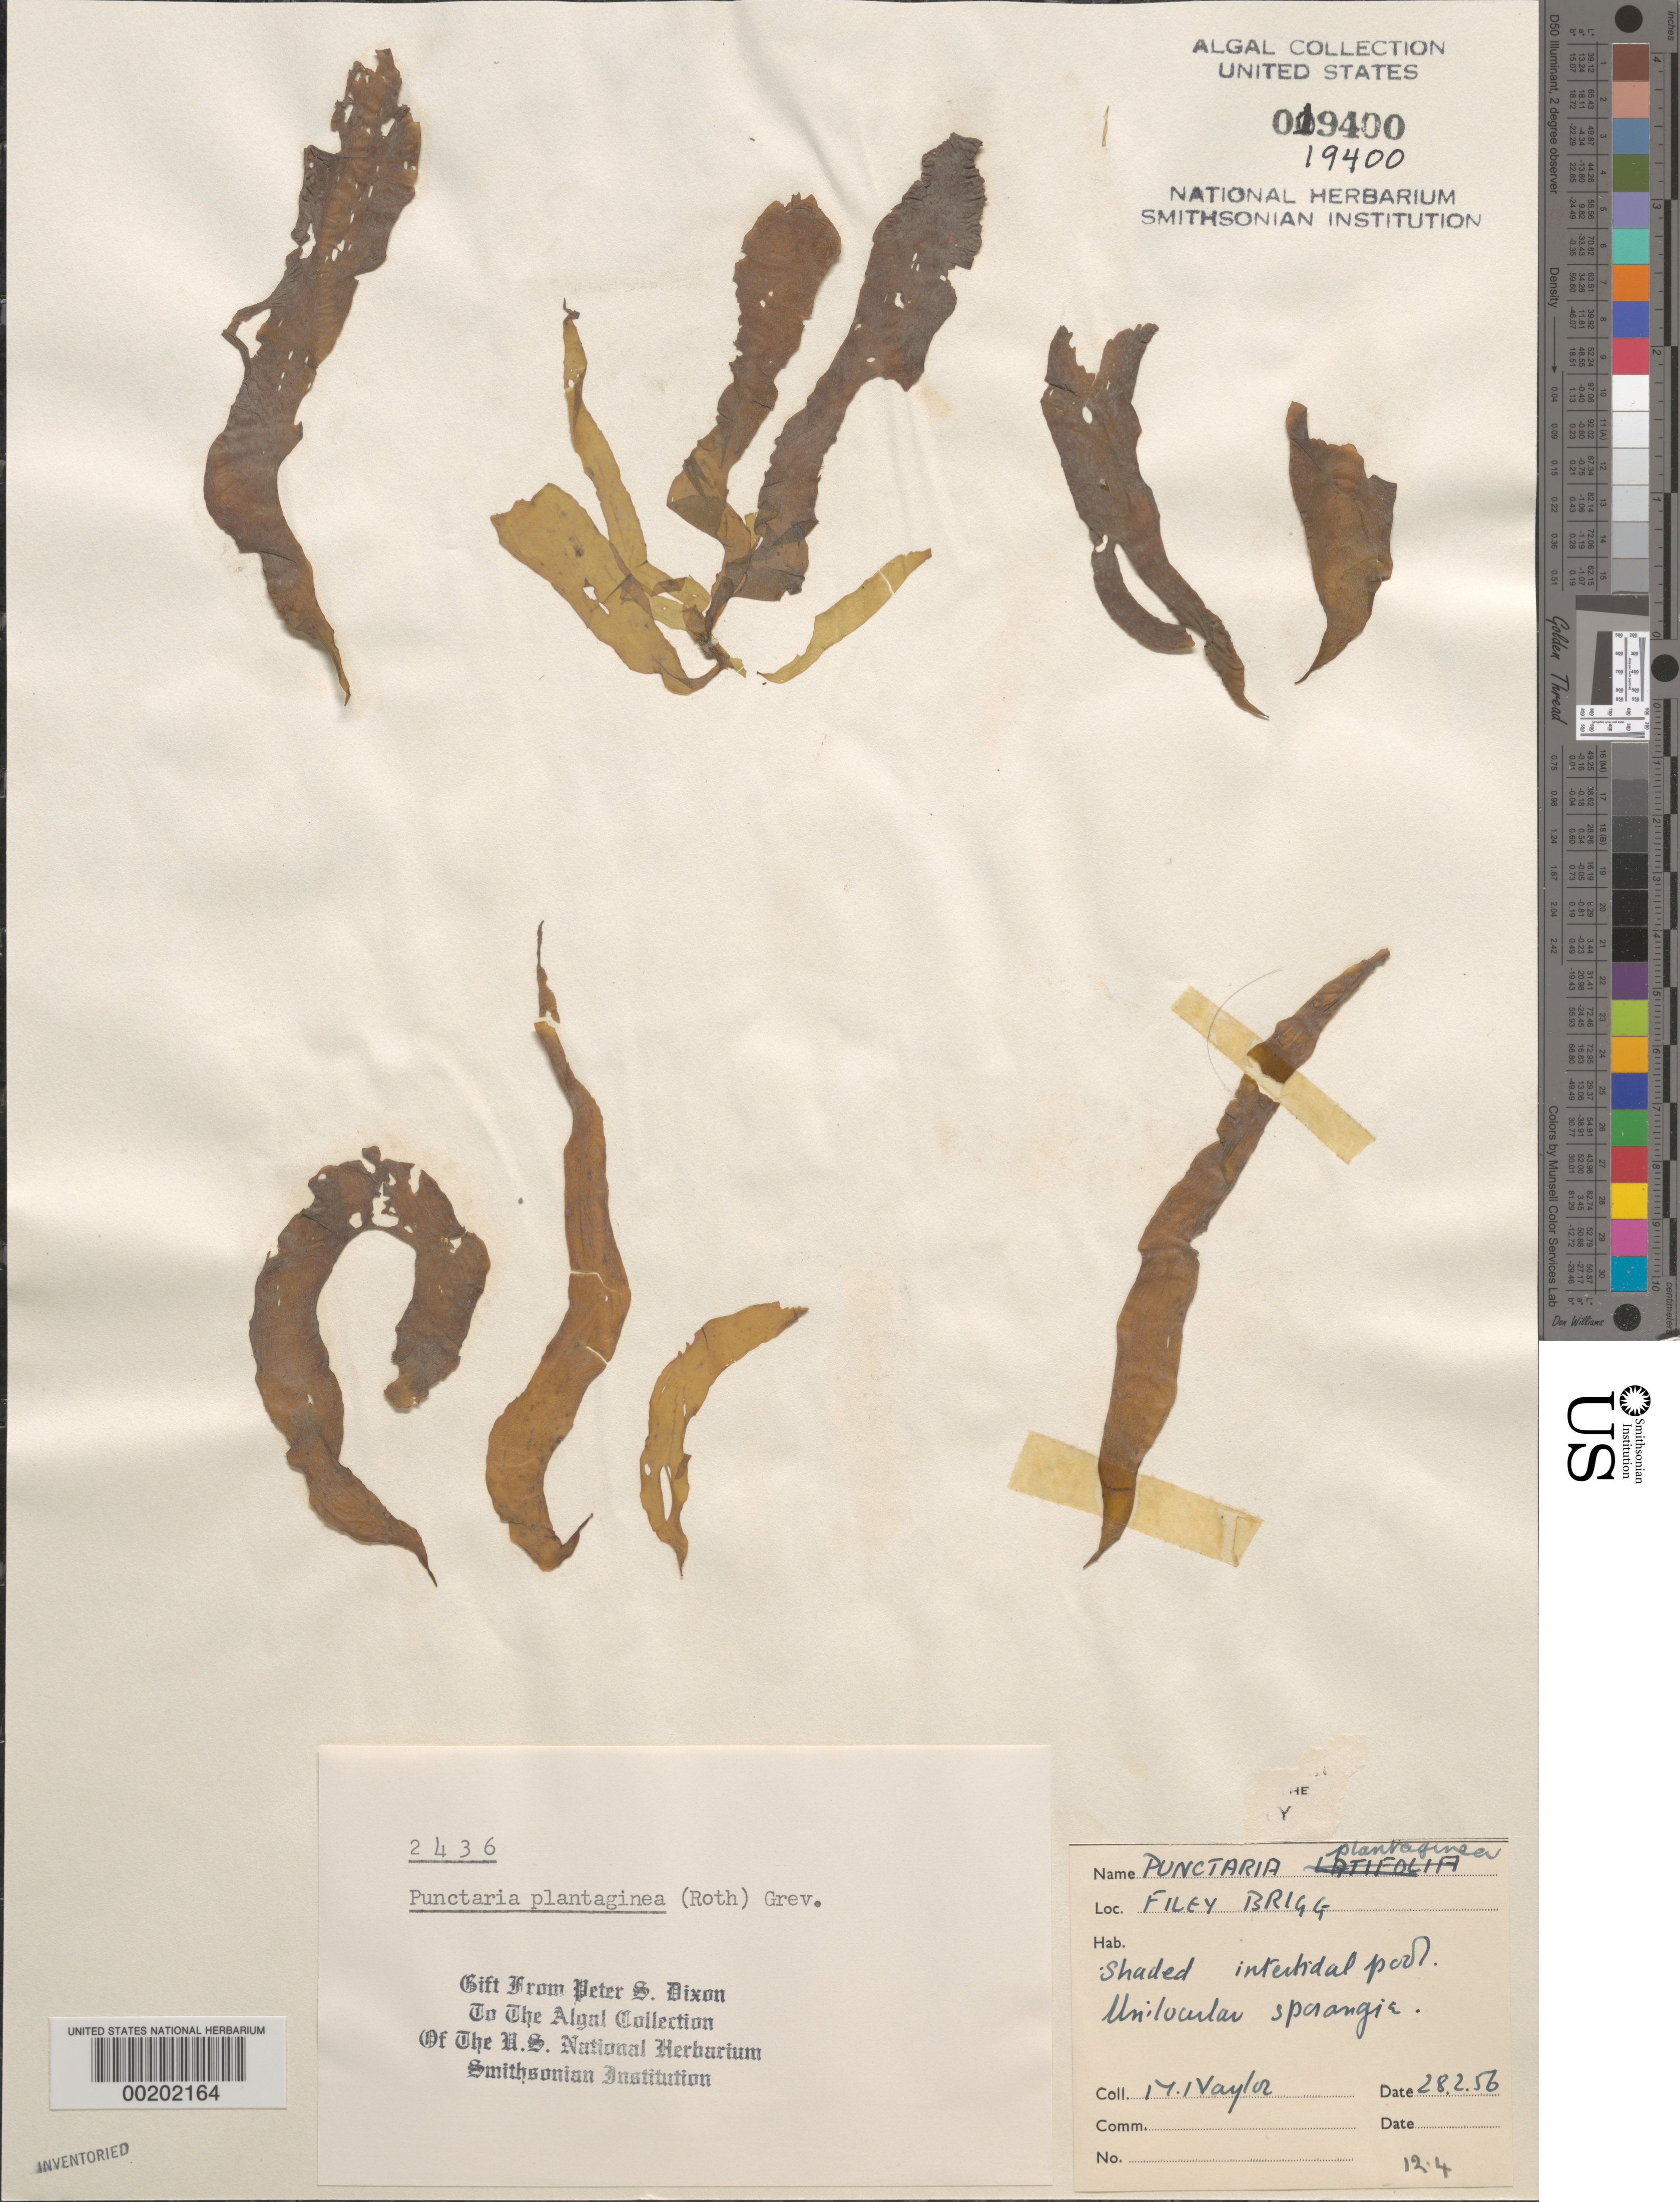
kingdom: Chromista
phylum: Ochrophyta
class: Phaeophyceae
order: Dictyosiphonales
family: Punctariaceae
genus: Punctaria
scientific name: Punctaria plantaginea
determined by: Dixon, P. S.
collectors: M. Roberts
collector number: PSD 2436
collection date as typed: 28 Feb 1956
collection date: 1956-02-28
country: United Kingdom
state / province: England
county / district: North Yorkshire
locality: Filey Brigg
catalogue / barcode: US 19400